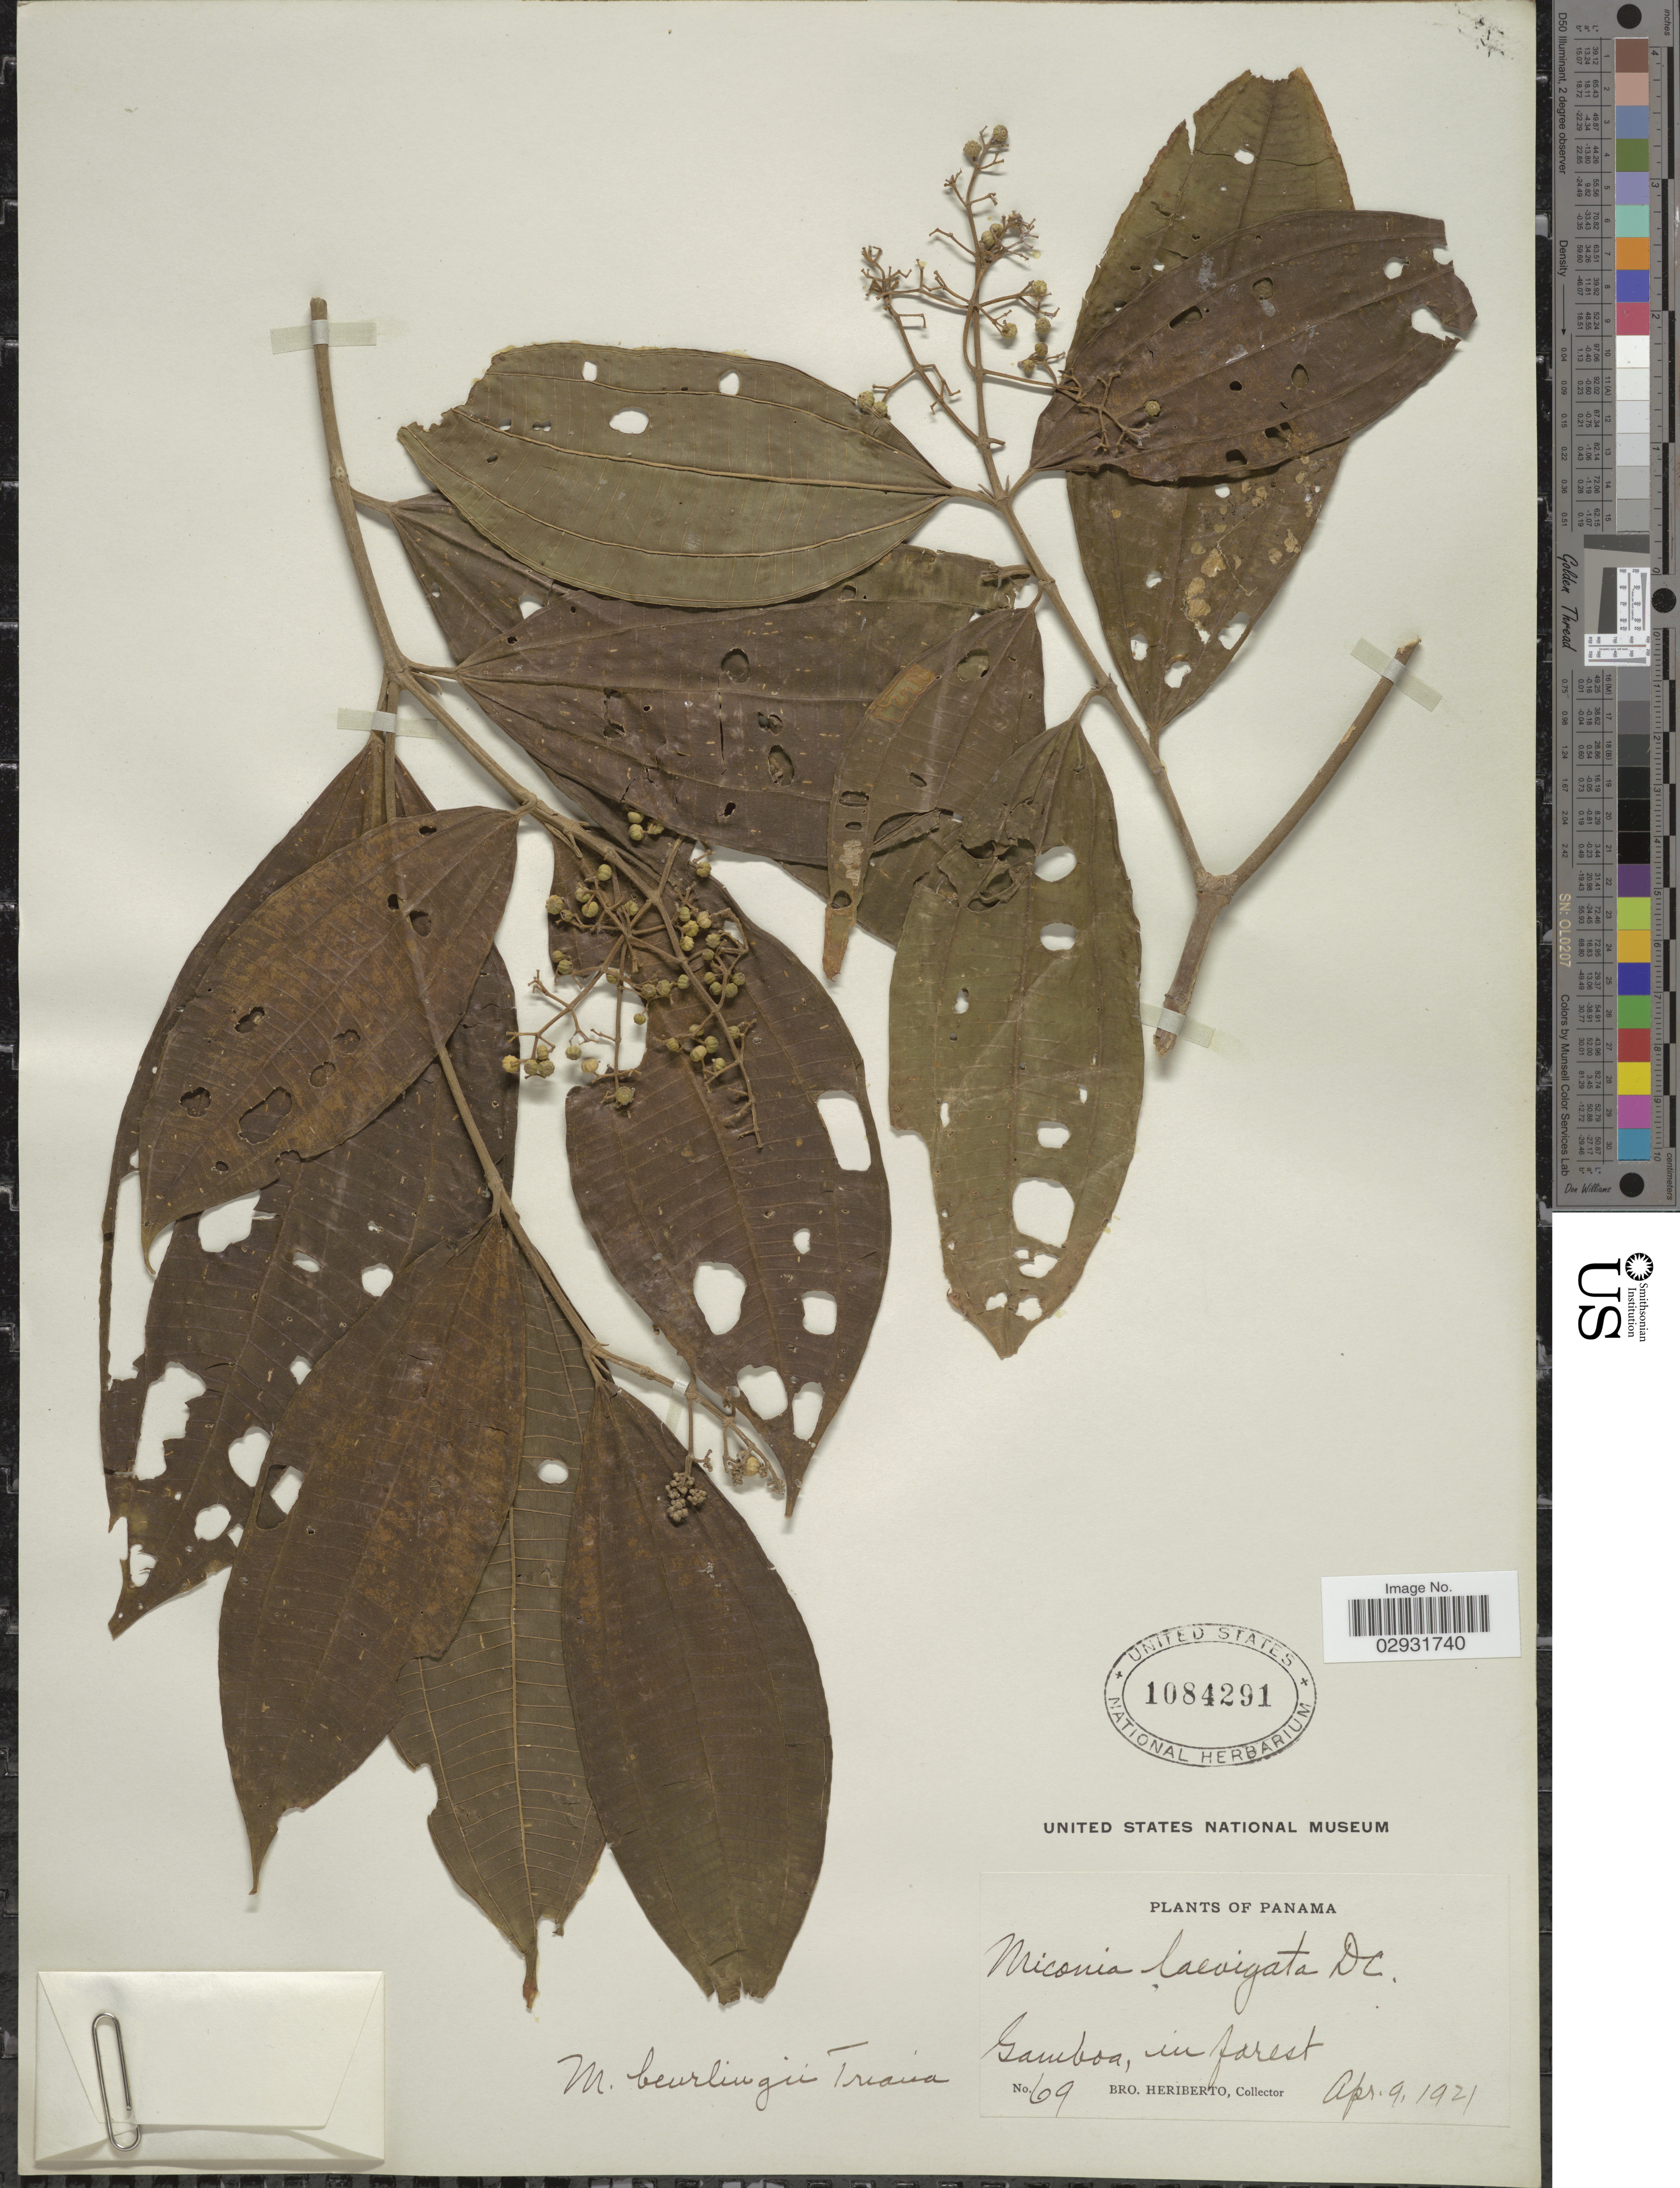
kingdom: Plantae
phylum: Tracheophyta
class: Magnoliopsida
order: Myrtales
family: Melastomataceae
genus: Miconia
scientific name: Miconia affinis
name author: DC.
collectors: B. Heriberto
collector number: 69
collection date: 1921-04-09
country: Panama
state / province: Colón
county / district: Canal Zone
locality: Gamboa.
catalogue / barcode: US 1084291